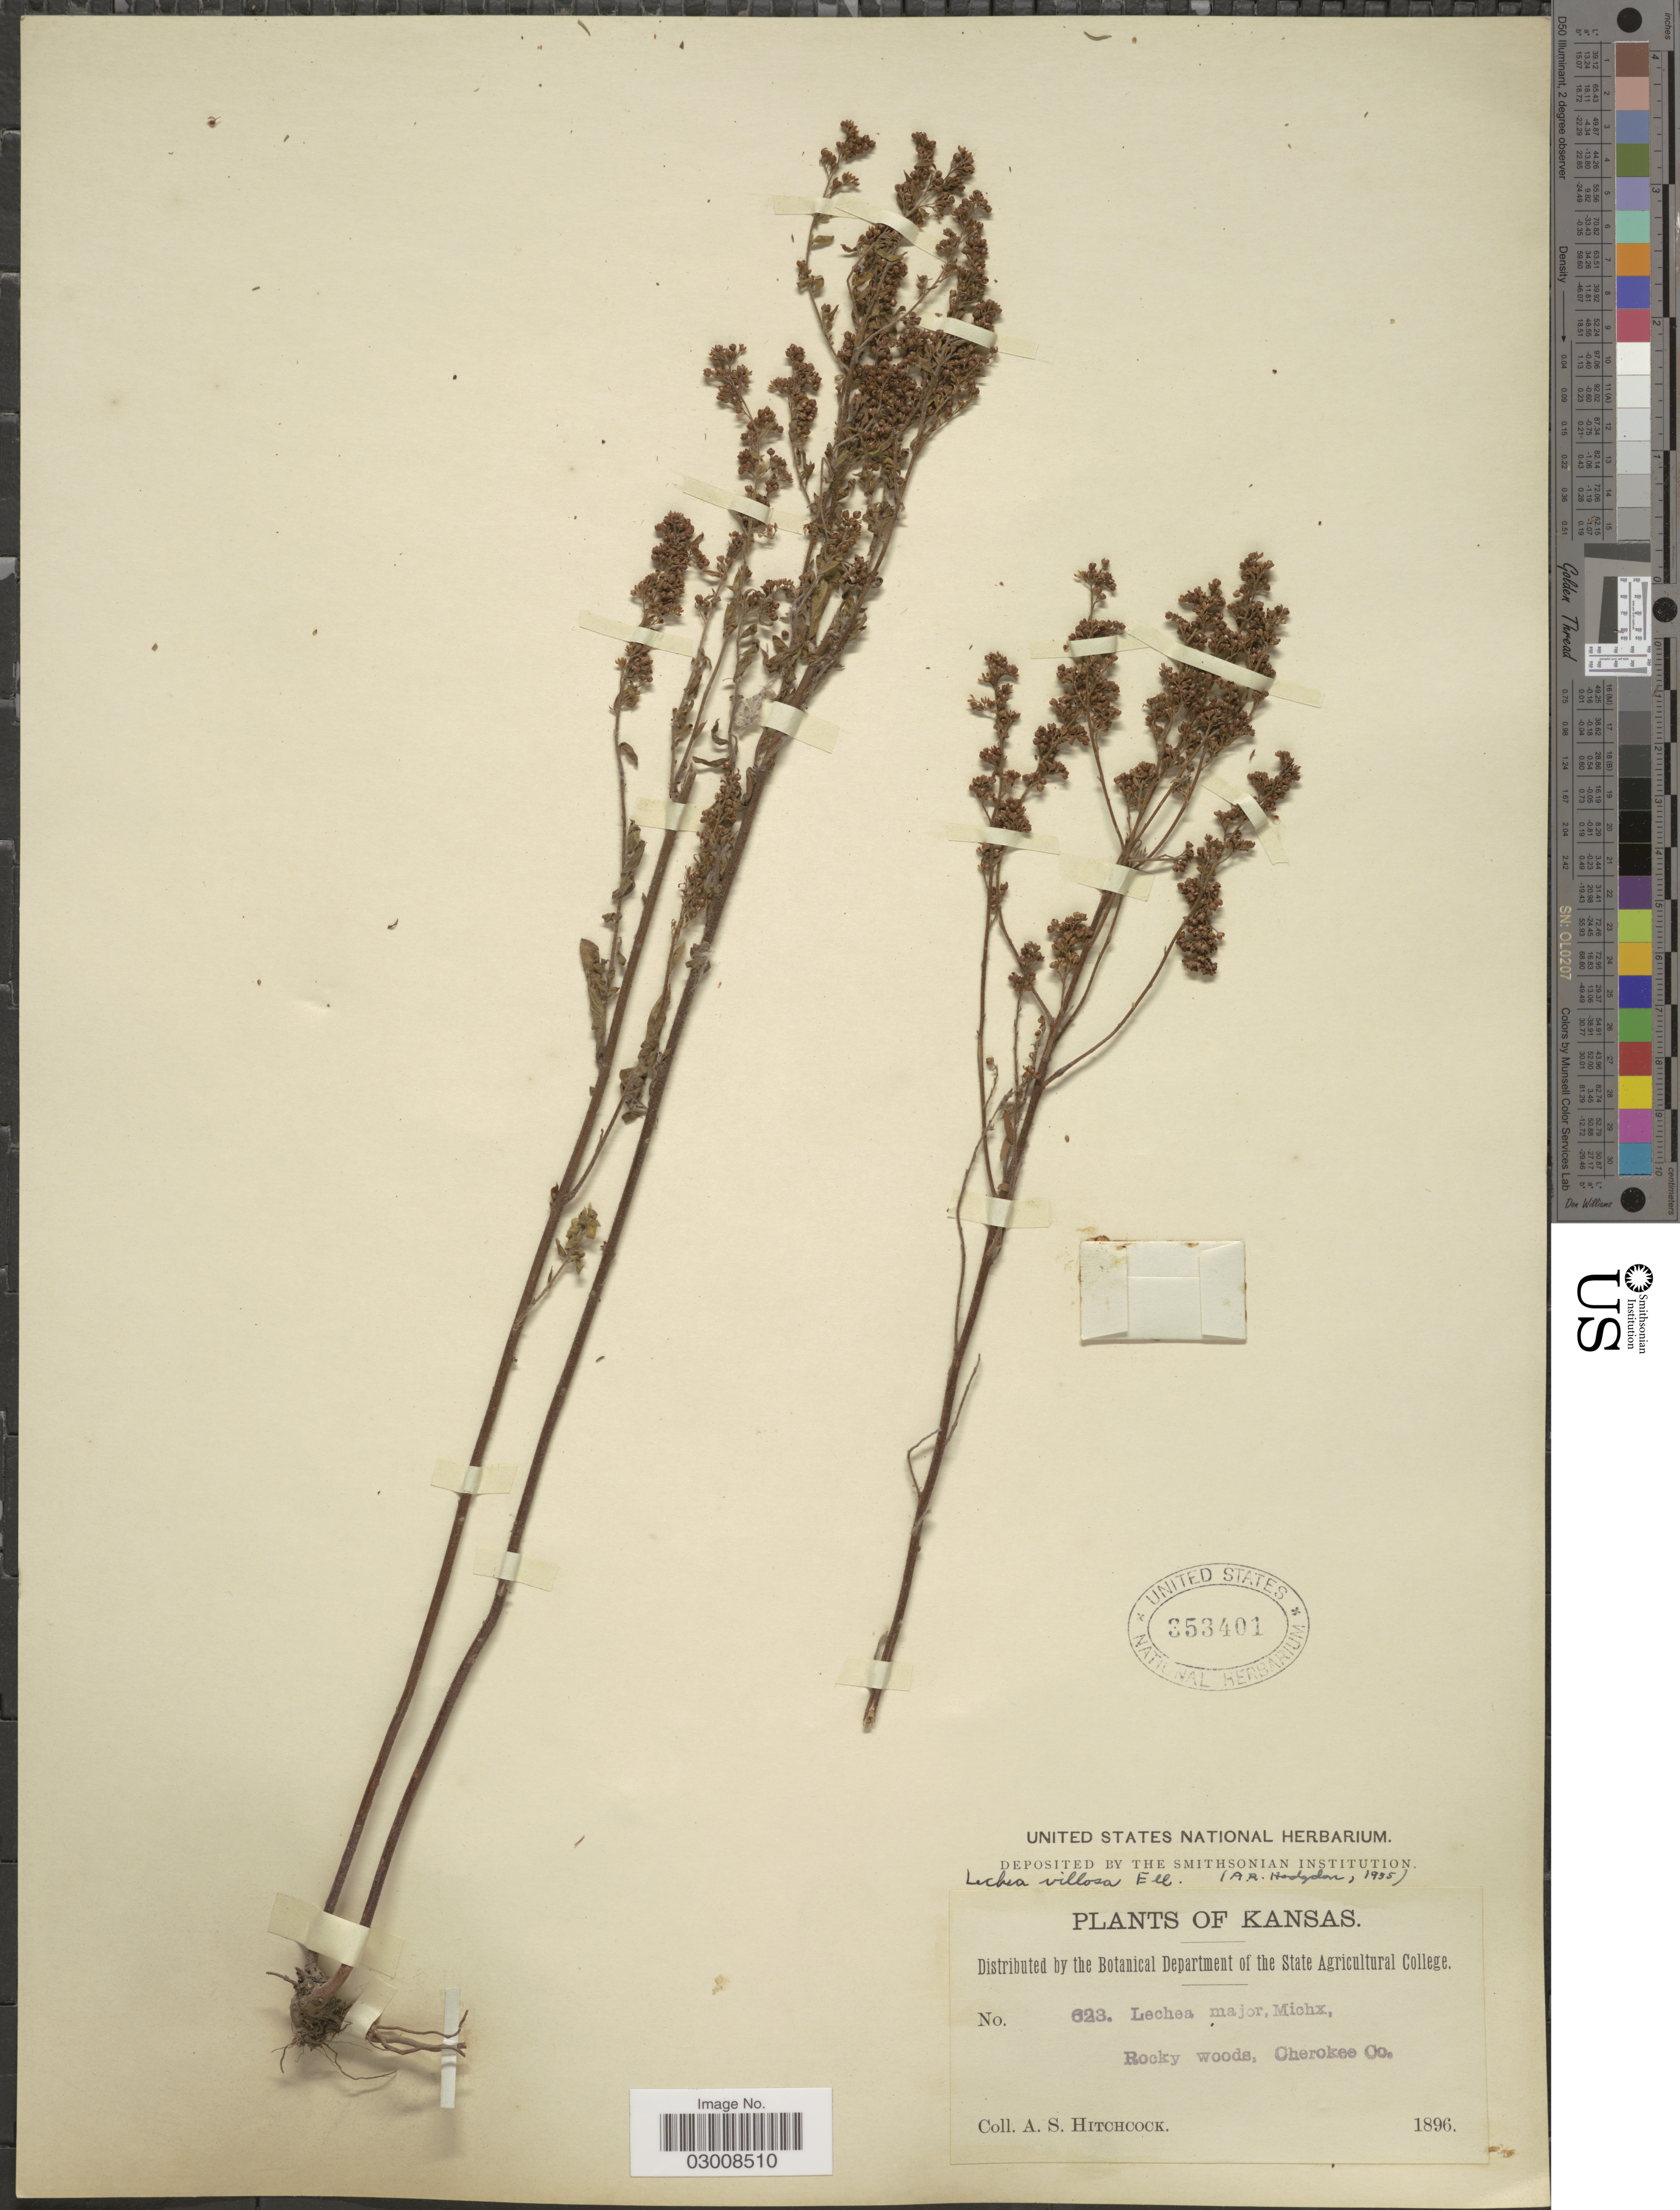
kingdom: Plantae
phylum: Tracheophyta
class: Magnoliopsida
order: Malvales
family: Cistaceae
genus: Lechea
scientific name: Lechea villosa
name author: Elliott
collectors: A. S. Hitchcock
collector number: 623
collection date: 1896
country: United States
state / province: Kansas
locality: Cherokee Co.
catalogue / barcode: US 353401